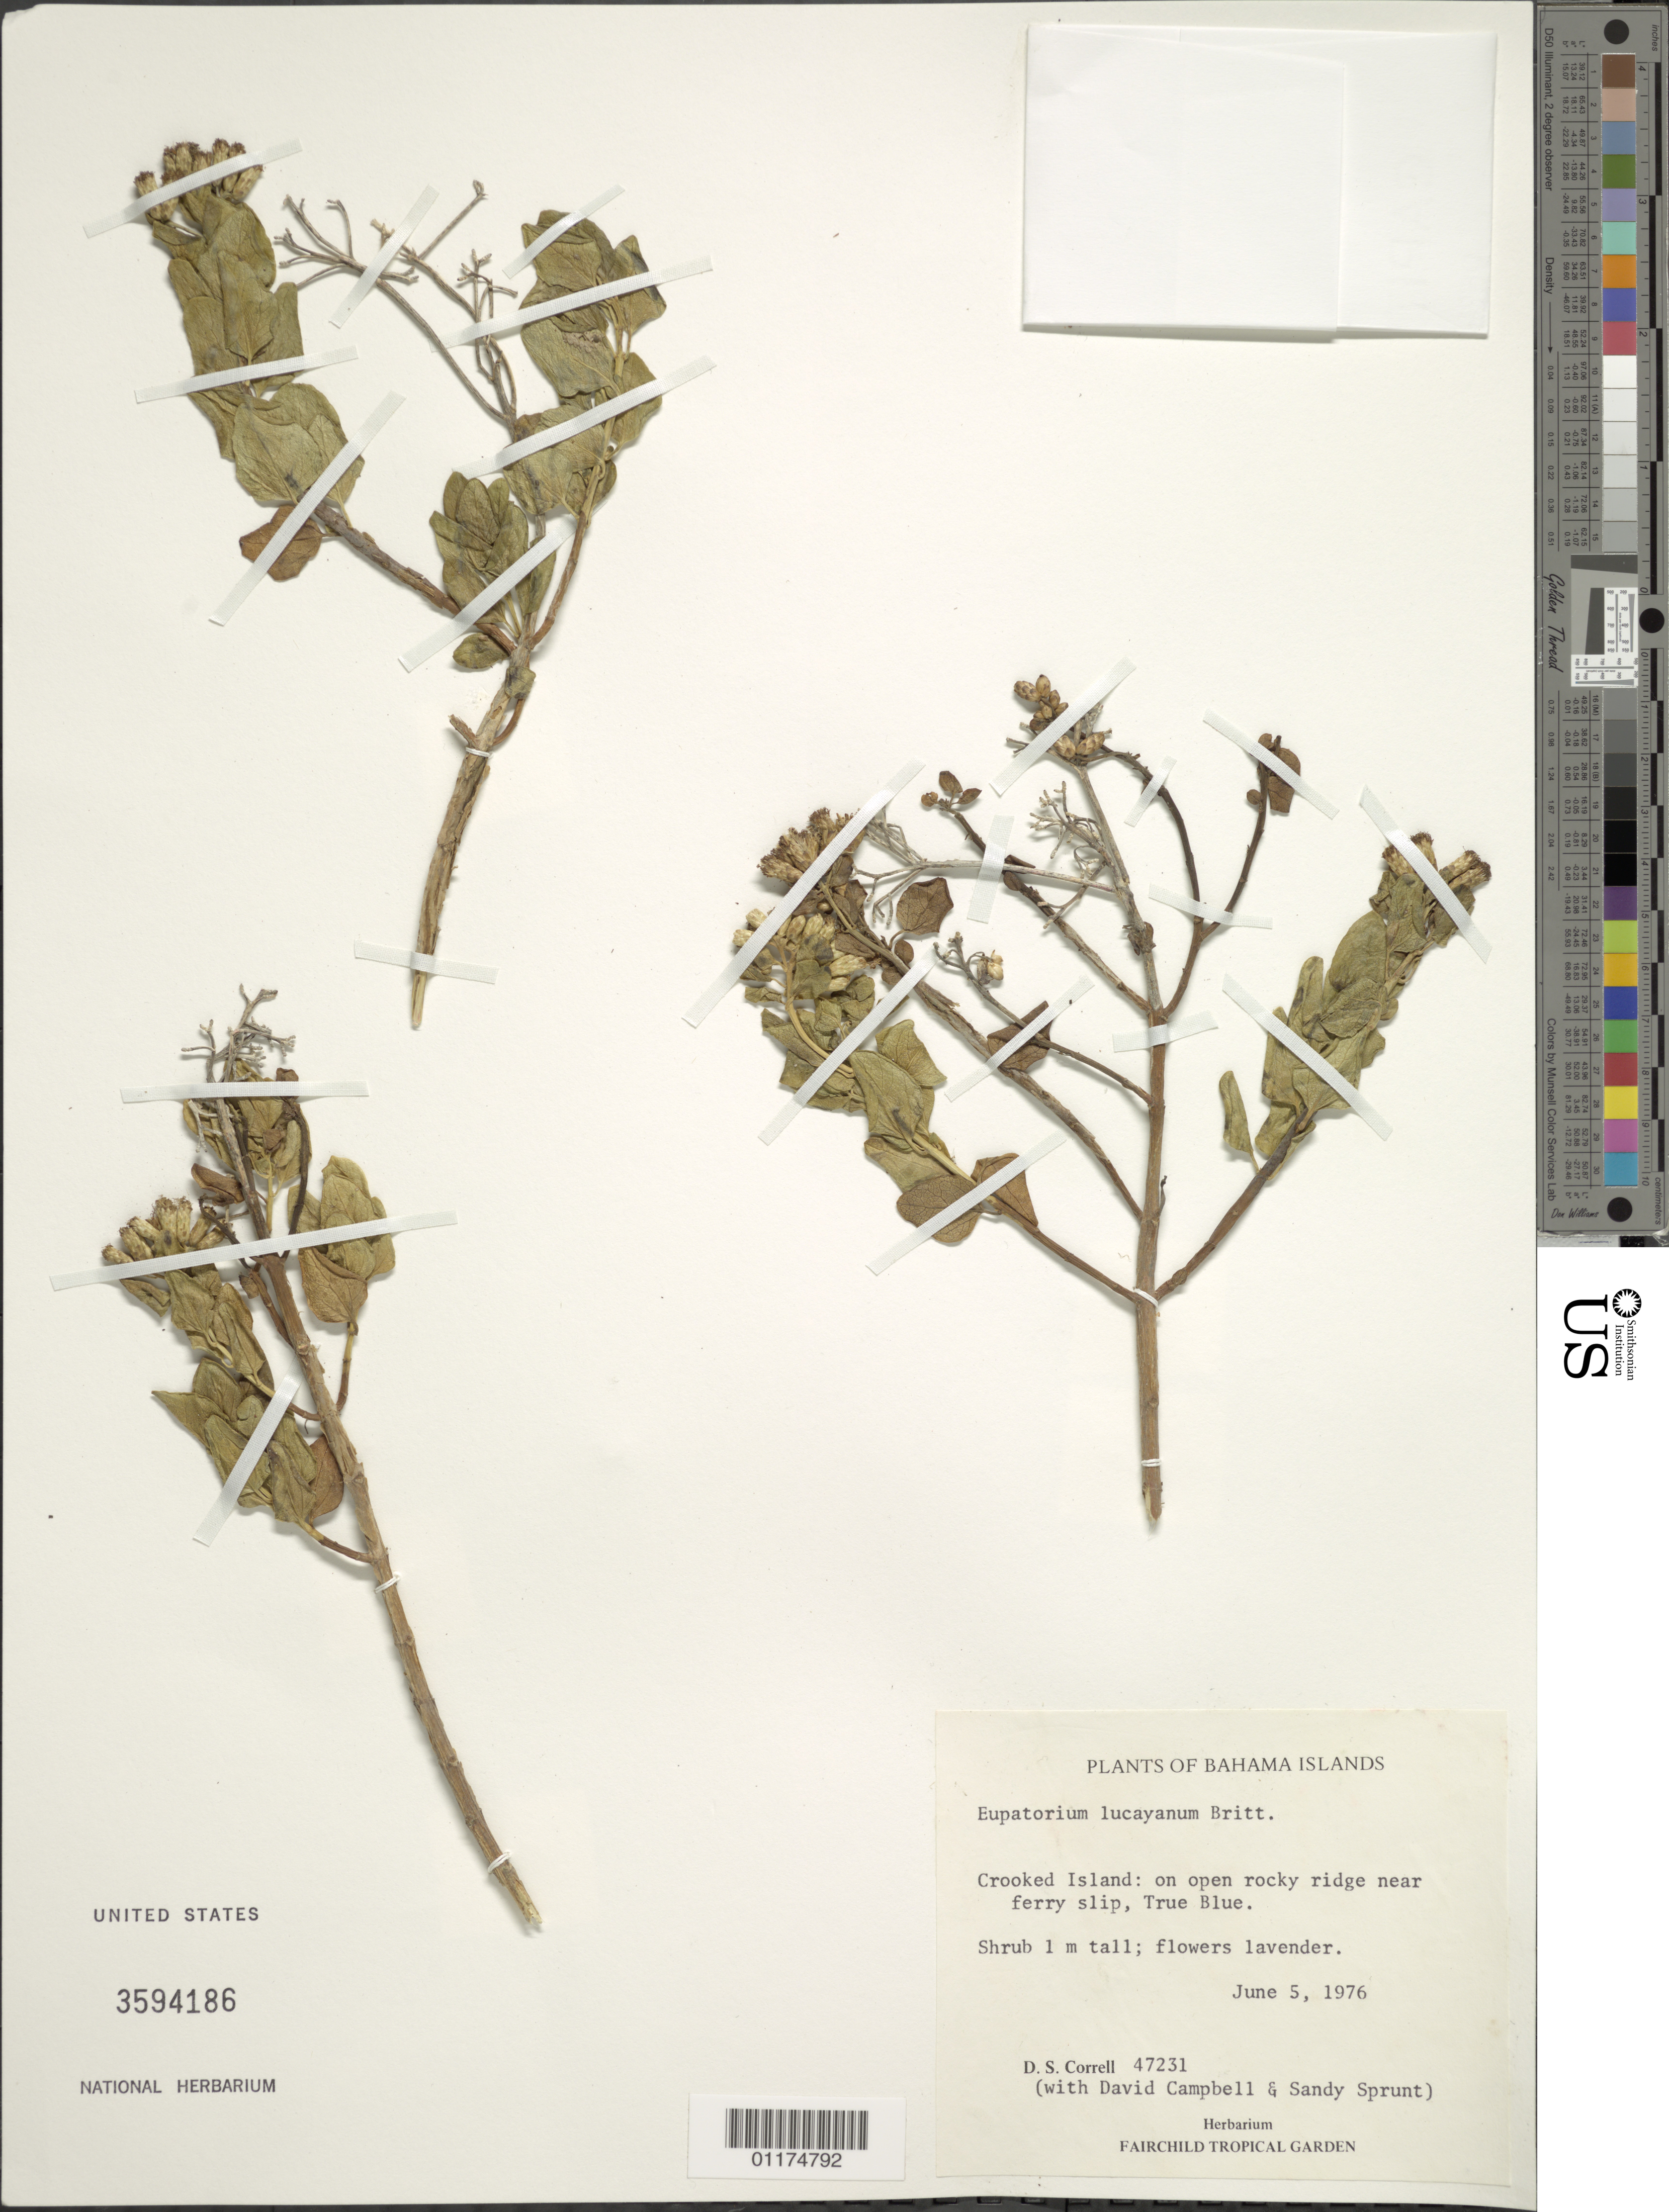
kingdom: Plantae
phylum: Tracheophyta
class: Magnoliopsida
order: Asterales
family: Asteraceae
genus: Chromolaena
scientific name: Chromolaena lucayana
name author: (Britton) R.M. King & H. Rob.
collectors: D. S. Correll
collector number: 47231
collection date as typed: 05 Jun 1976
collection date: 1976-06-05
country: Bahamas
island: Crooked I.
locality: on open rocky ridge near ferry slip, True Blue.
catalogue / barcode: US 3594186